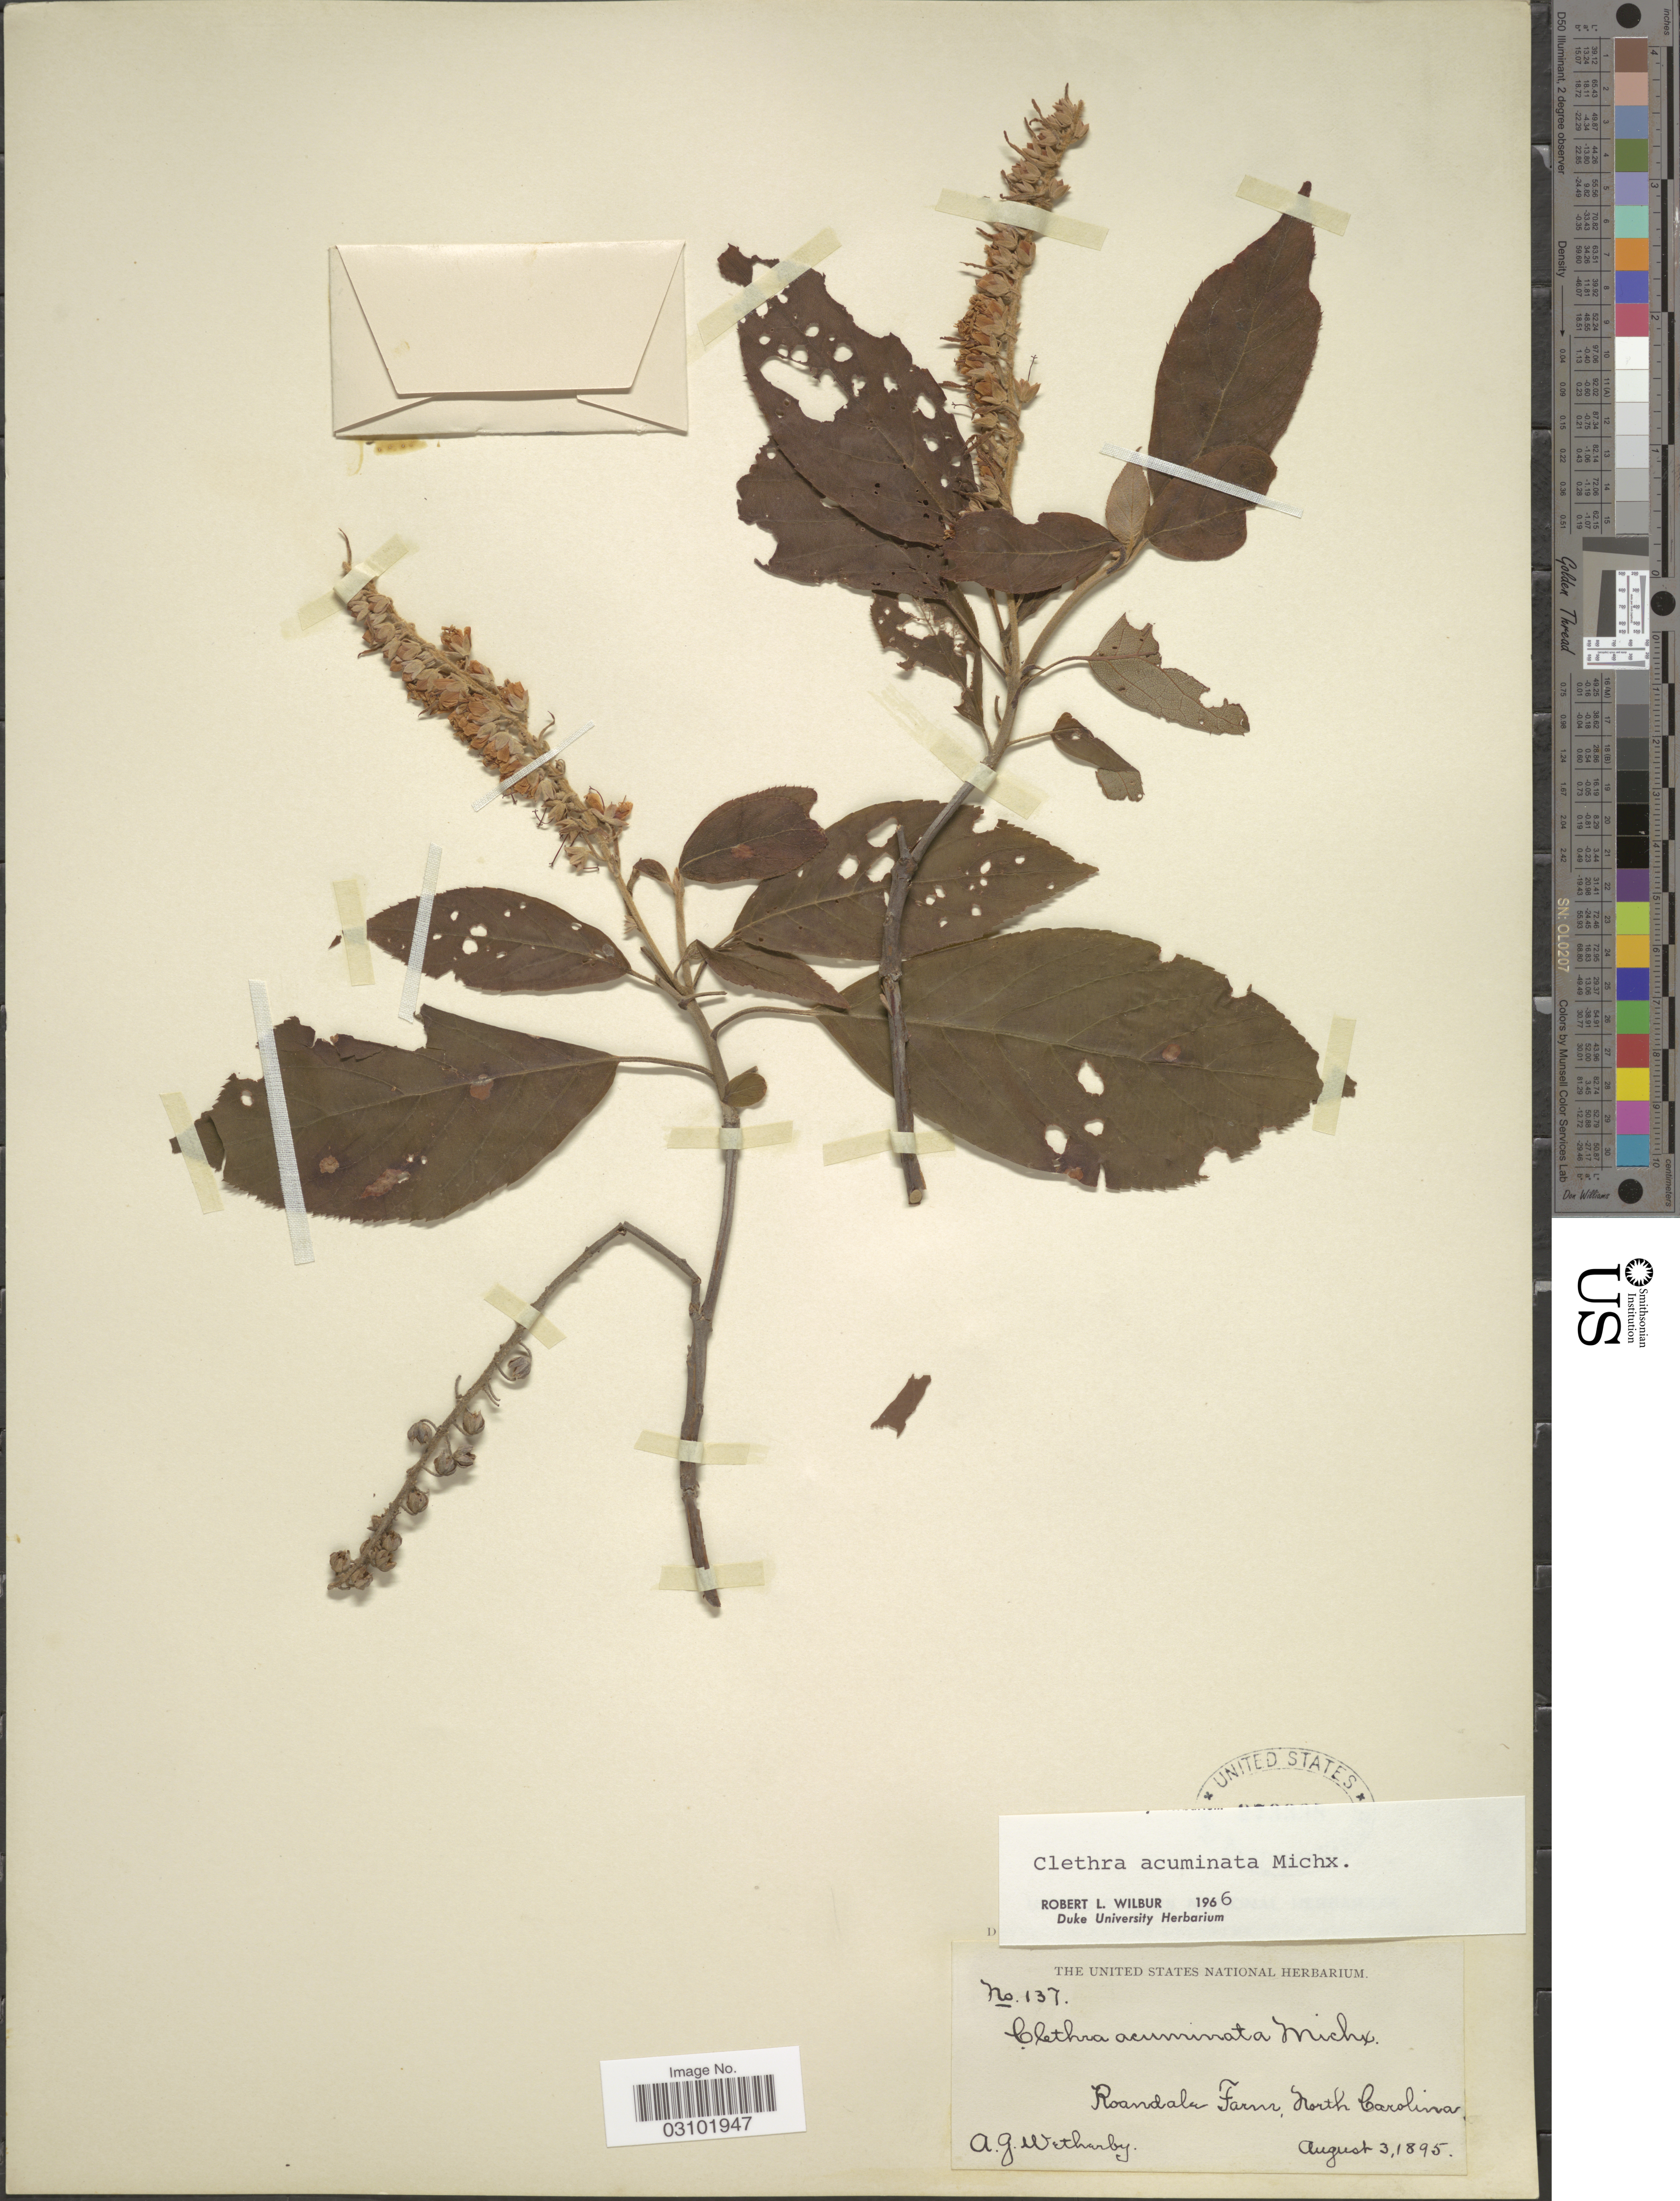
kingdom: Plantae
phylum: Tracheophyta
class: Magnoliopsida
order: Ericales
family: Clethraceae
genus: Clethra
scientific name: Clethra acuminata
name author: Michx.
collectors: A. Wetherby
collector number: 137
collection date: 1895-08-03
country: United States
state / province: North Carolina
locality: Roandale Farm.